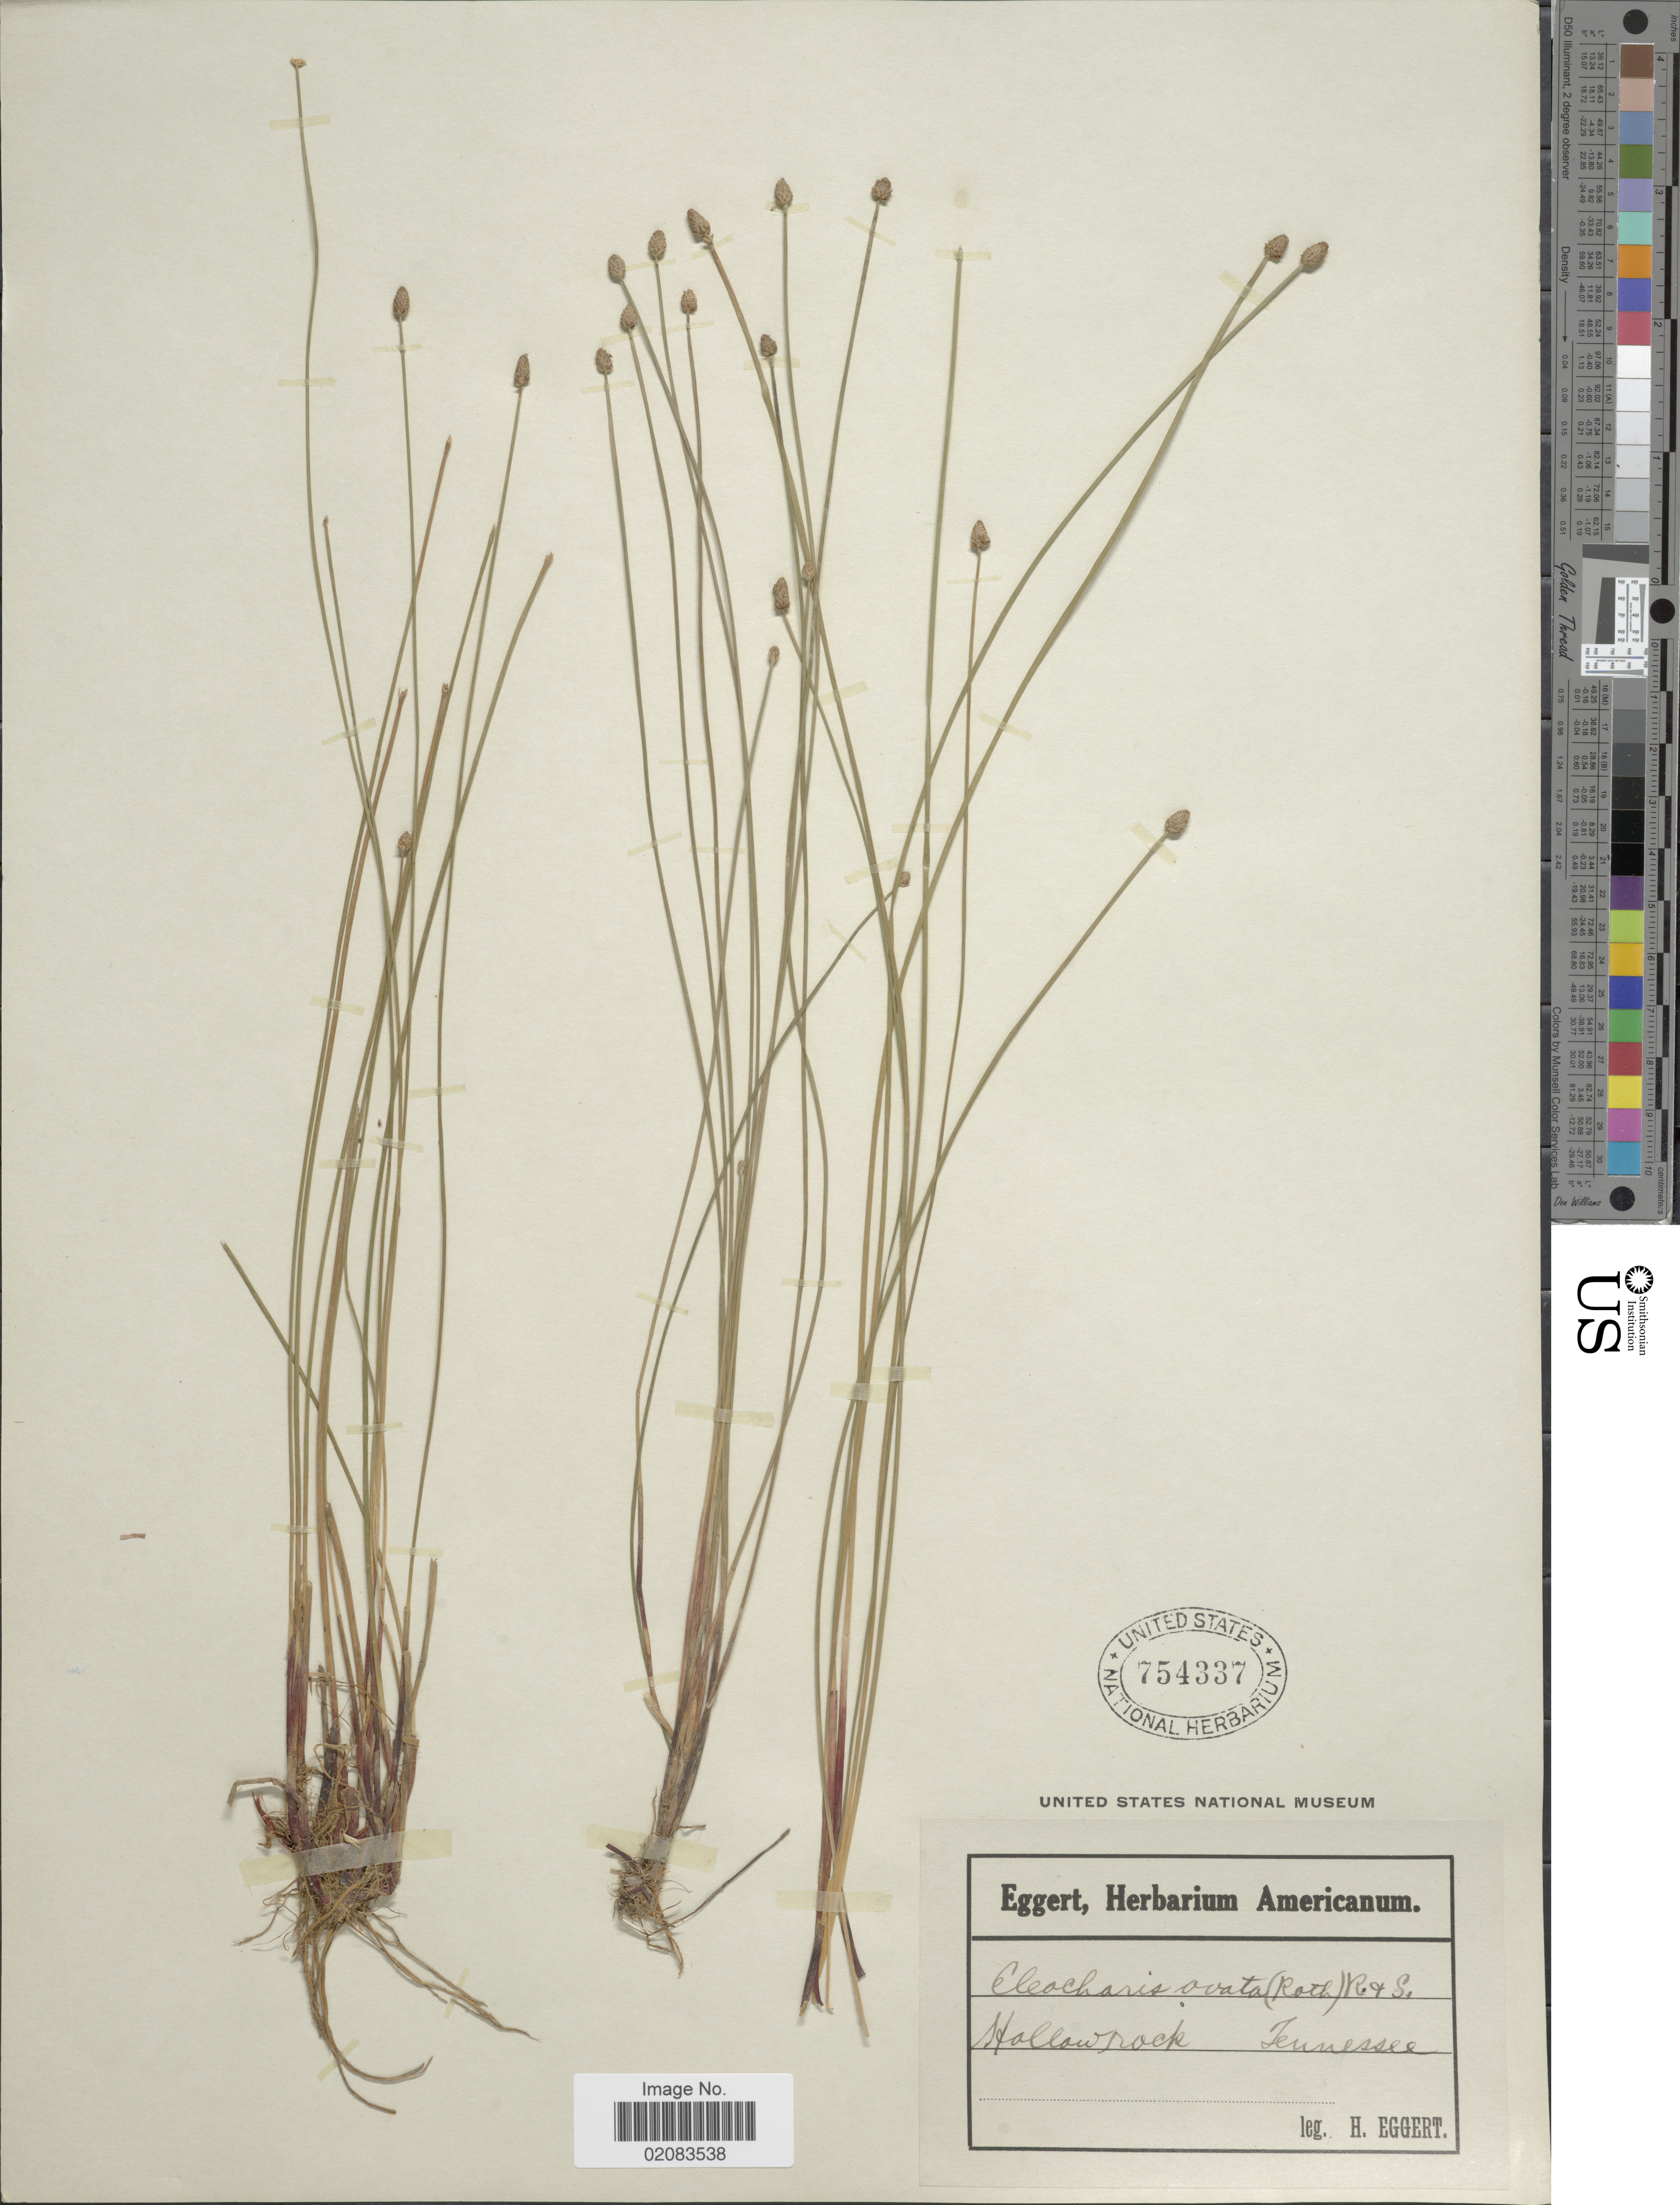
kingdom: Plantae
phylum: Tracheophyta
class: Liliopsida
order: Poales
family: Cyperaceae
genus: Eleocharis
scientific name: Eleocharis obtusa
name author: (Willd.) Schult.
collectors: H. Eggert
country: United States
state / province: Tennessee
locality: Hollow rock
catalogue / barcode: US 754337